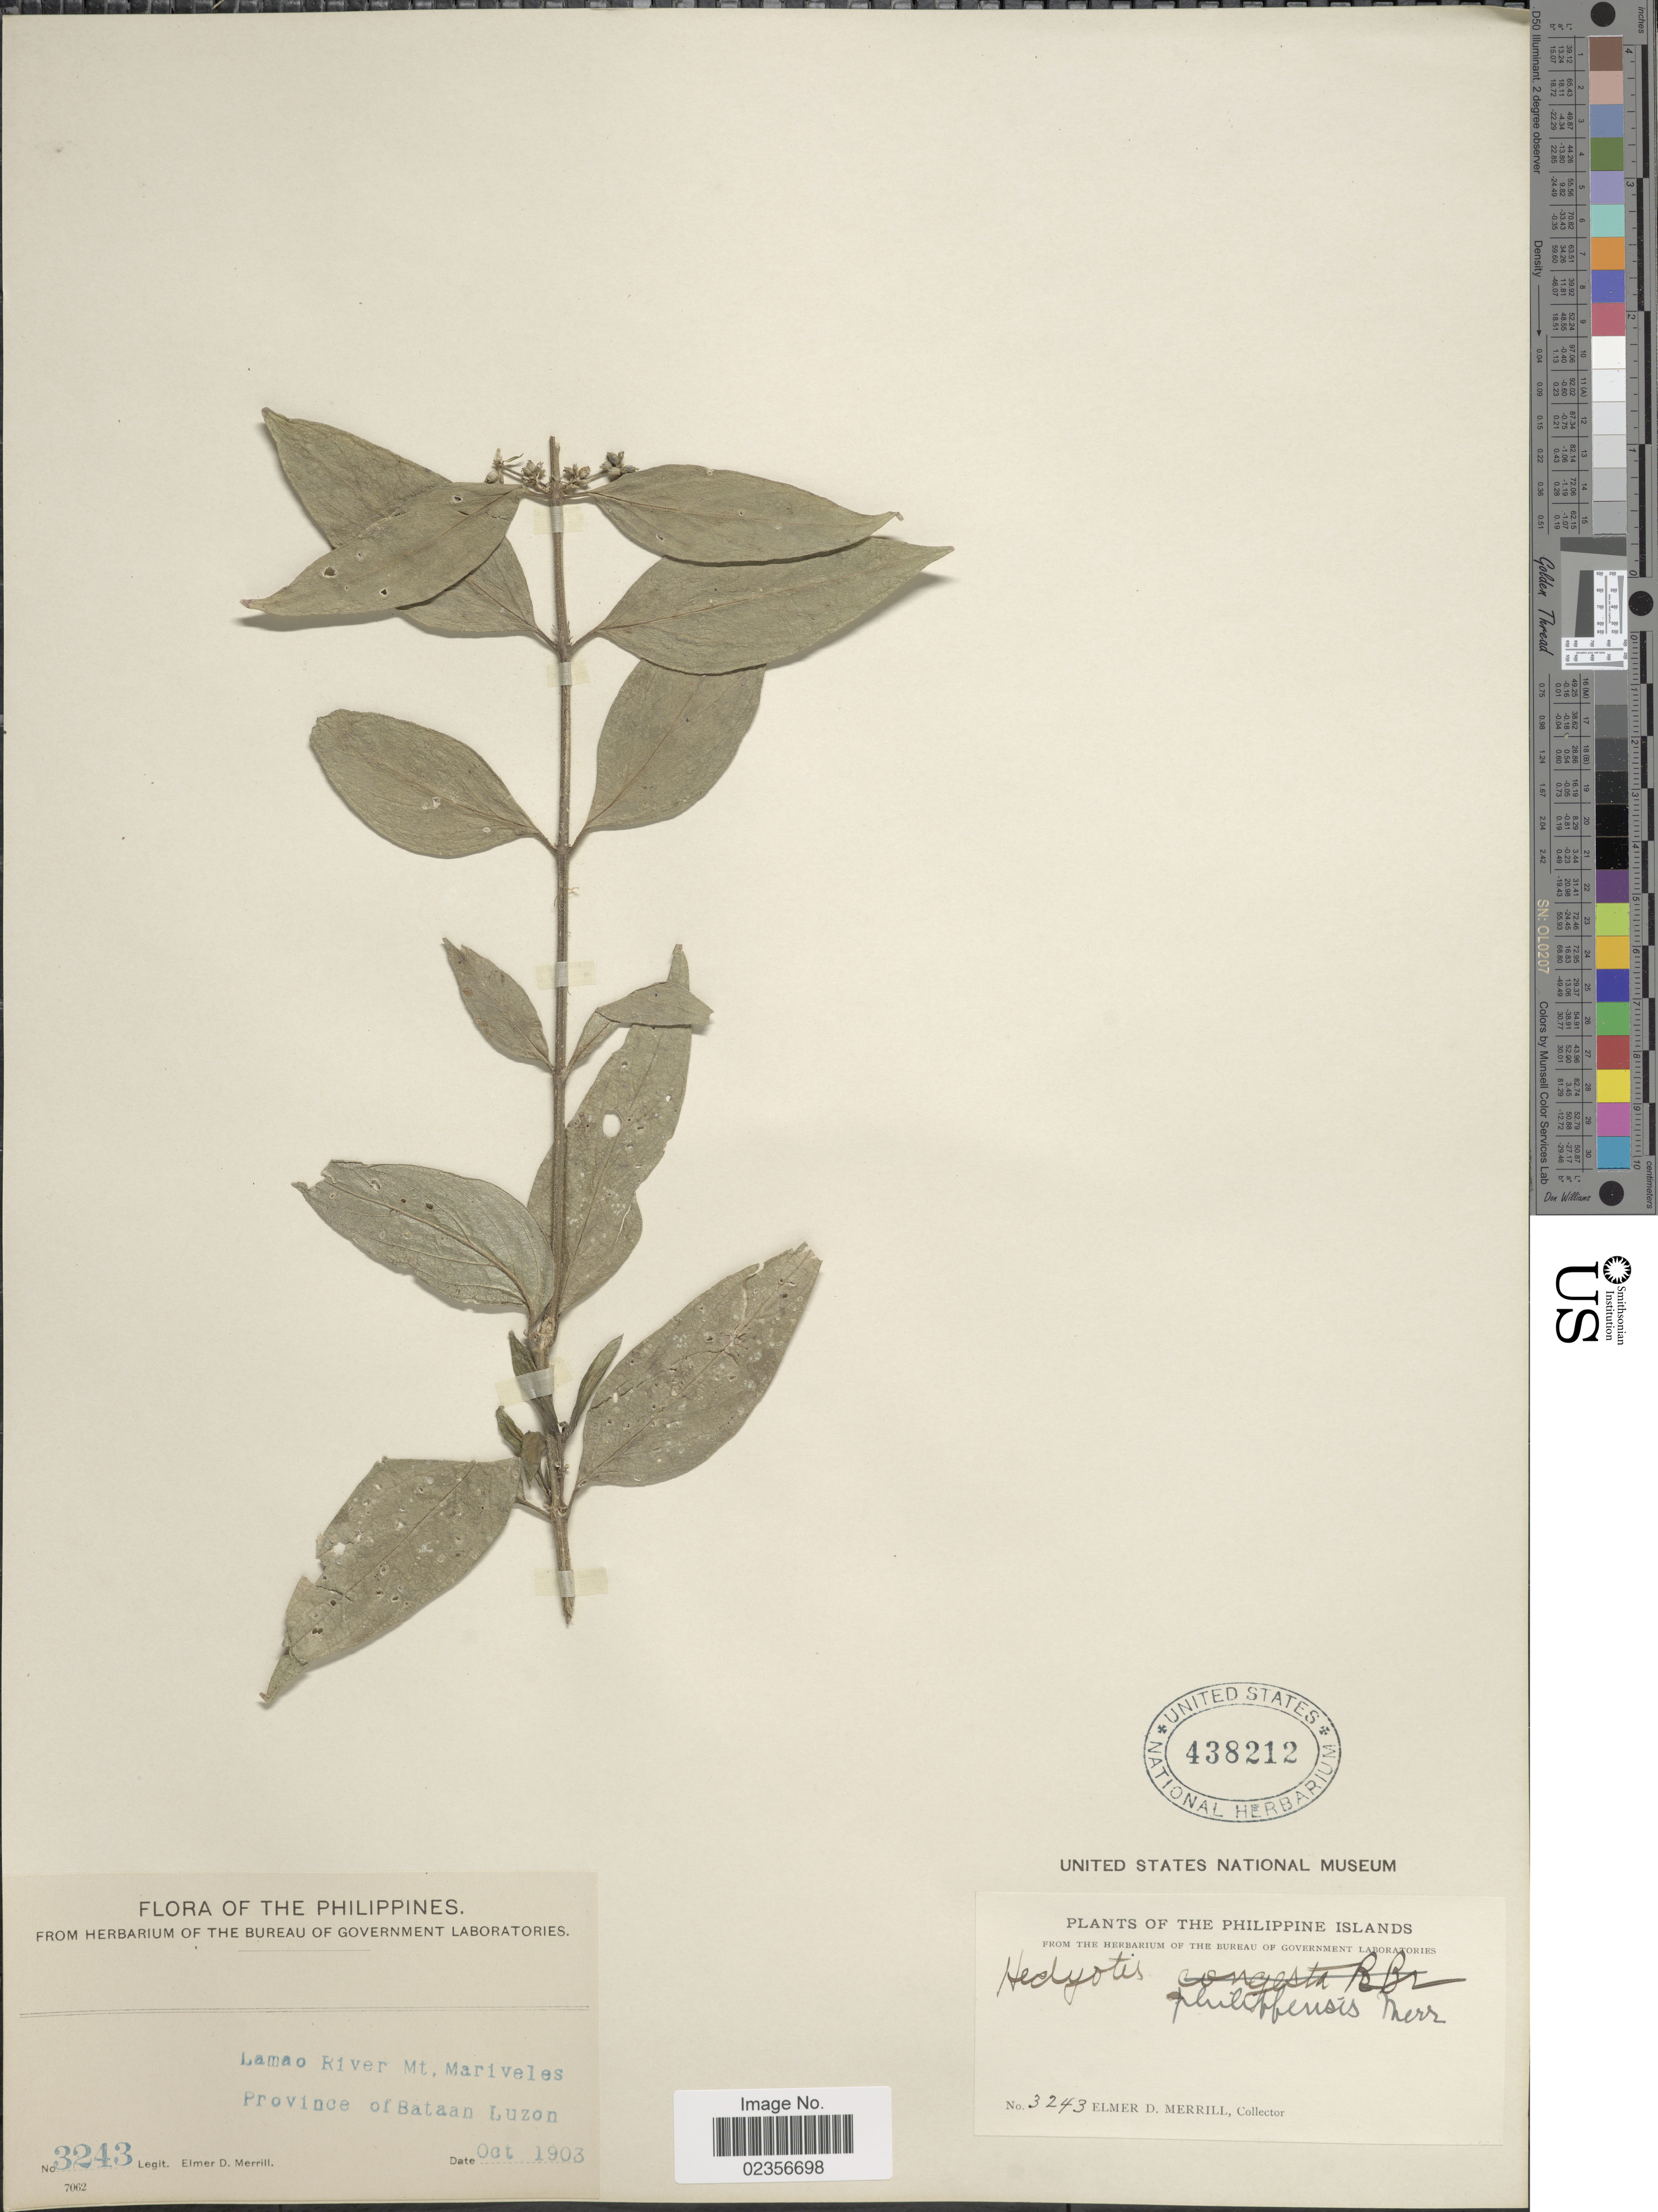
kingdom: Plantae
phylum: Tracheophyta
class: Magnoliopsida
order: Gentianales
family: Rubiaceae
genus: Hedyotis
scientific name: Hedyotis philippensis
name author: (Willd. ex Spreng.) Merr. ex C.B. Rob.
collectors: E. D. Merrill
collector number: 3243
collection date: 1903-10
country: Philippines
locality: Lamao River Mt. Mariveles Province of Bataan Luzon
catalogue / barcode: US 438212